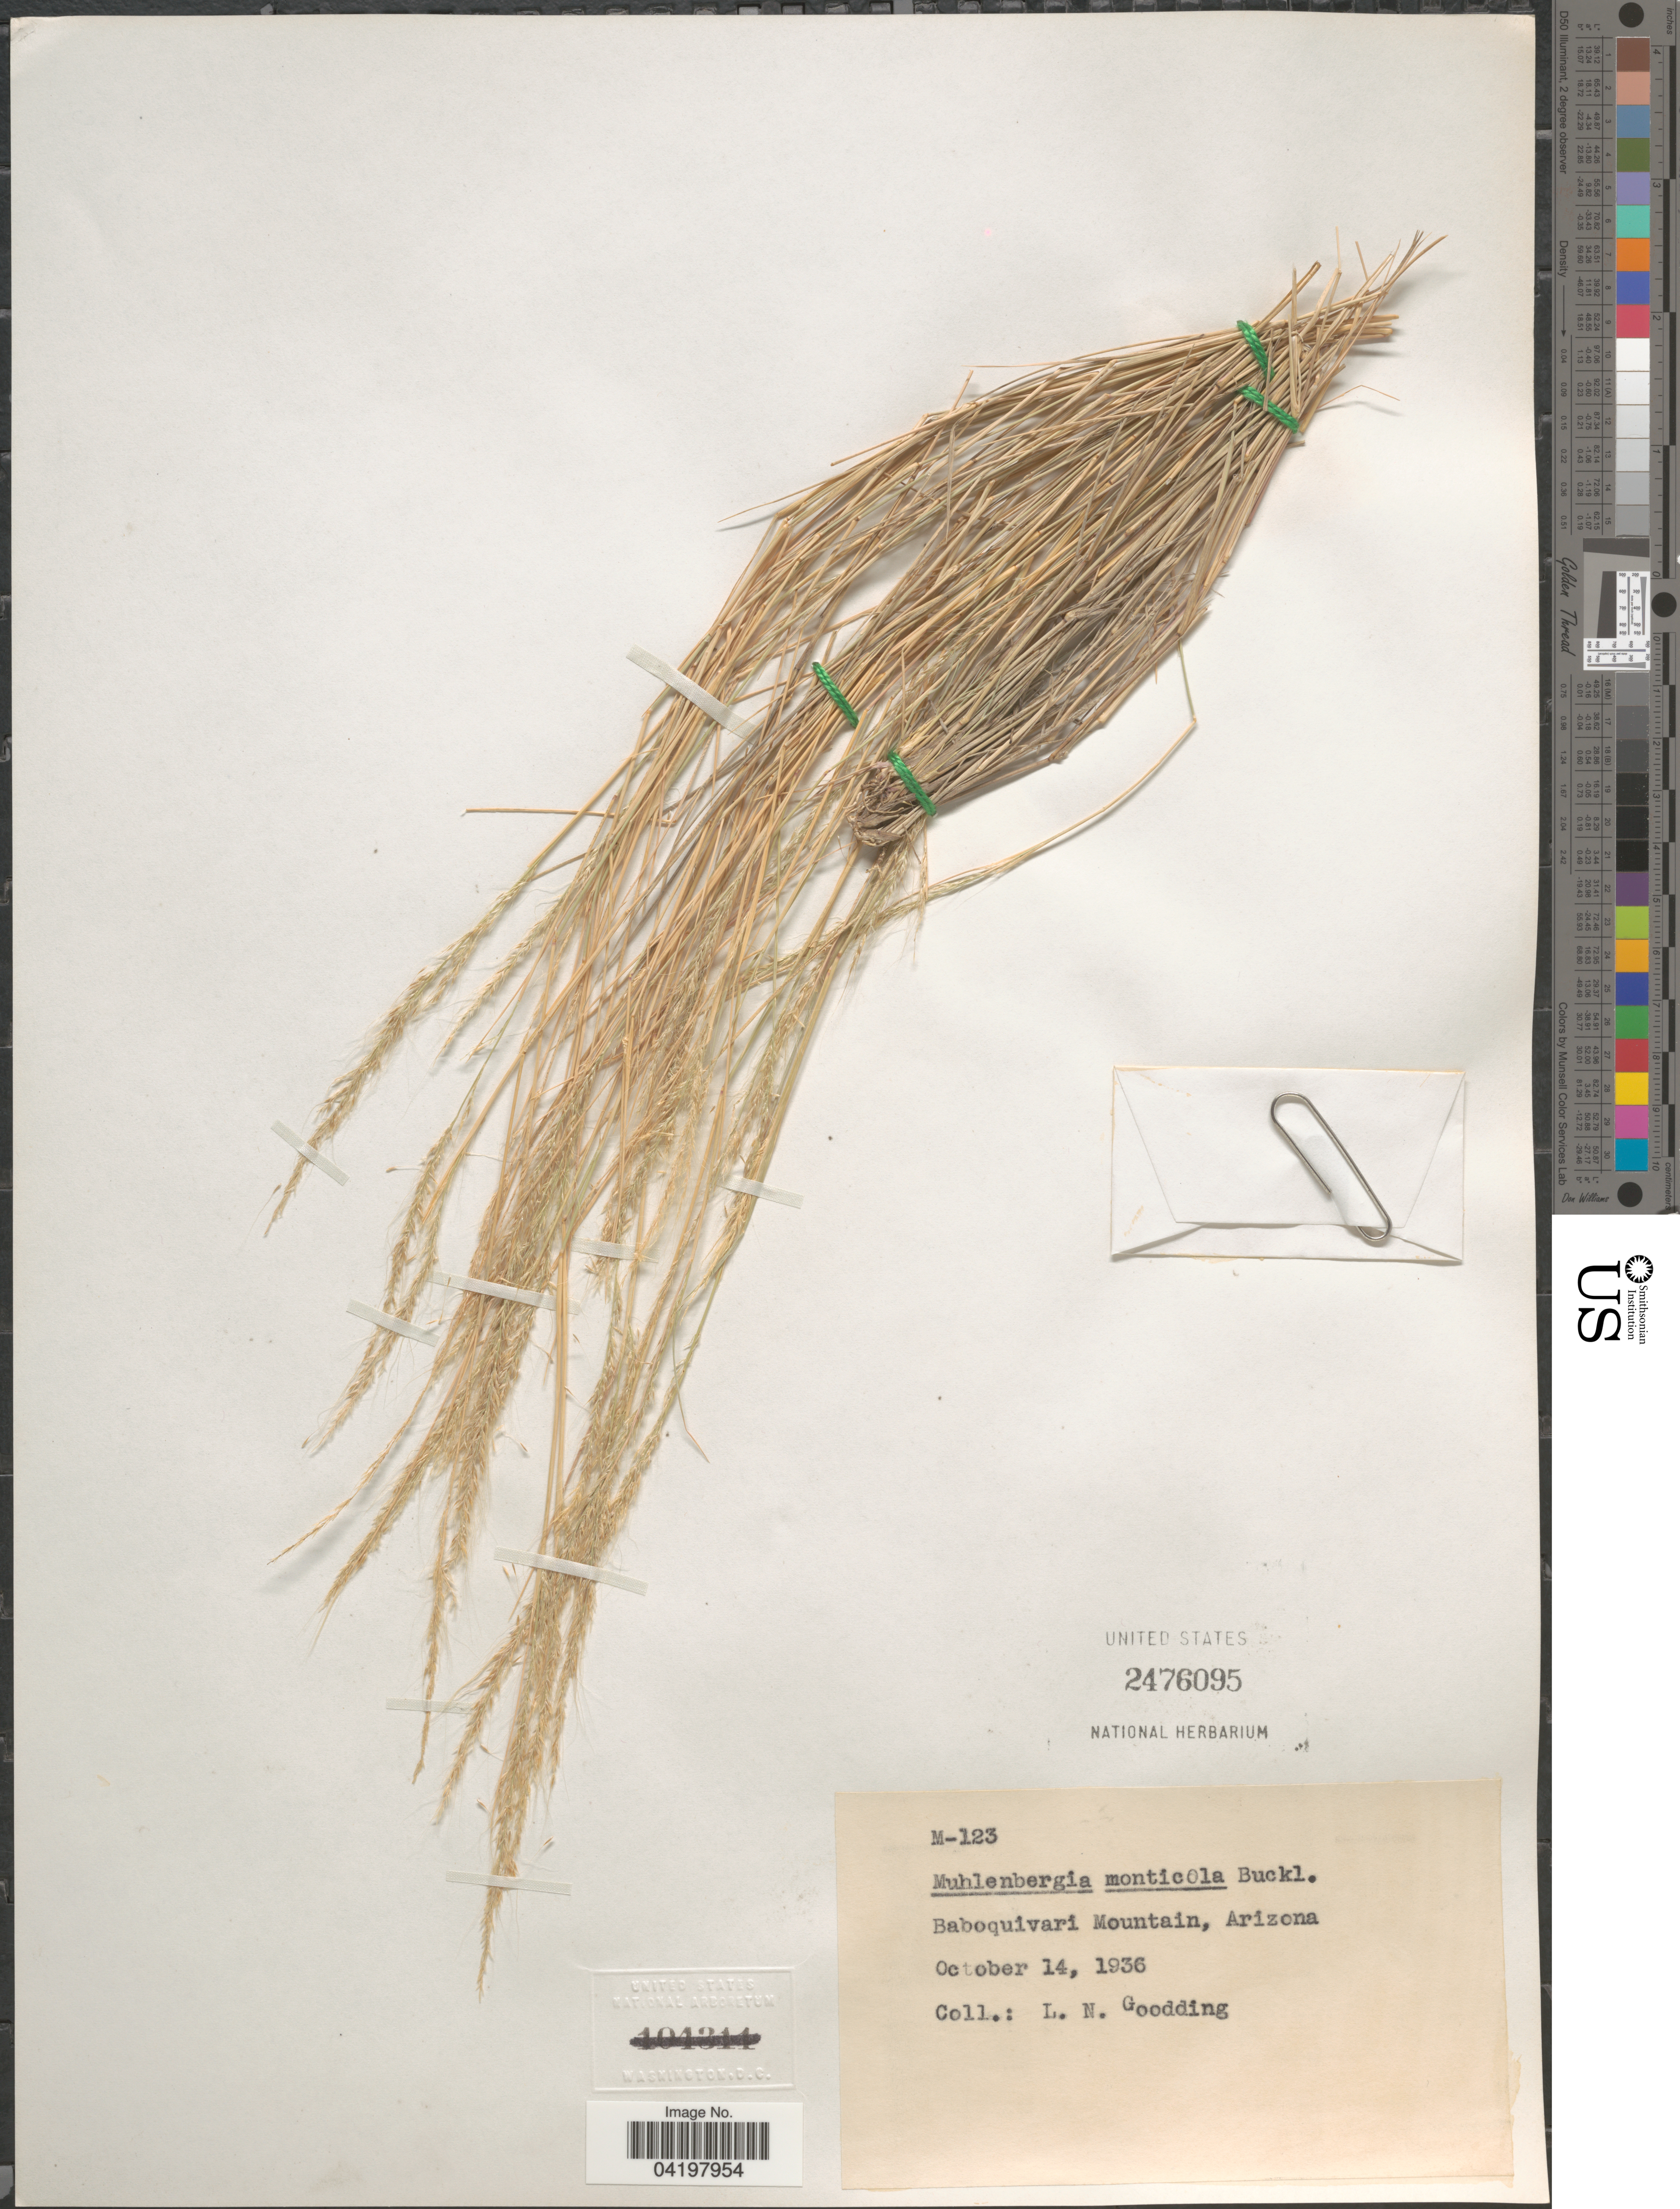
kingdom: Plantae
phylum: Tracheophyta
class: Liliopsida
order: Poales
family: Poaceae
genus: Muhlenbergia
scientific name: Muhlenbergia tenuifolia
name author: (Kunth) Kunth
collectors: L. N. Goodding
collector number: M-123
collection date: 1936-10-14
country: United States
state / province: Arizona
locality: Baboquivari Mountain.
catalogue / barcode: US 2476095